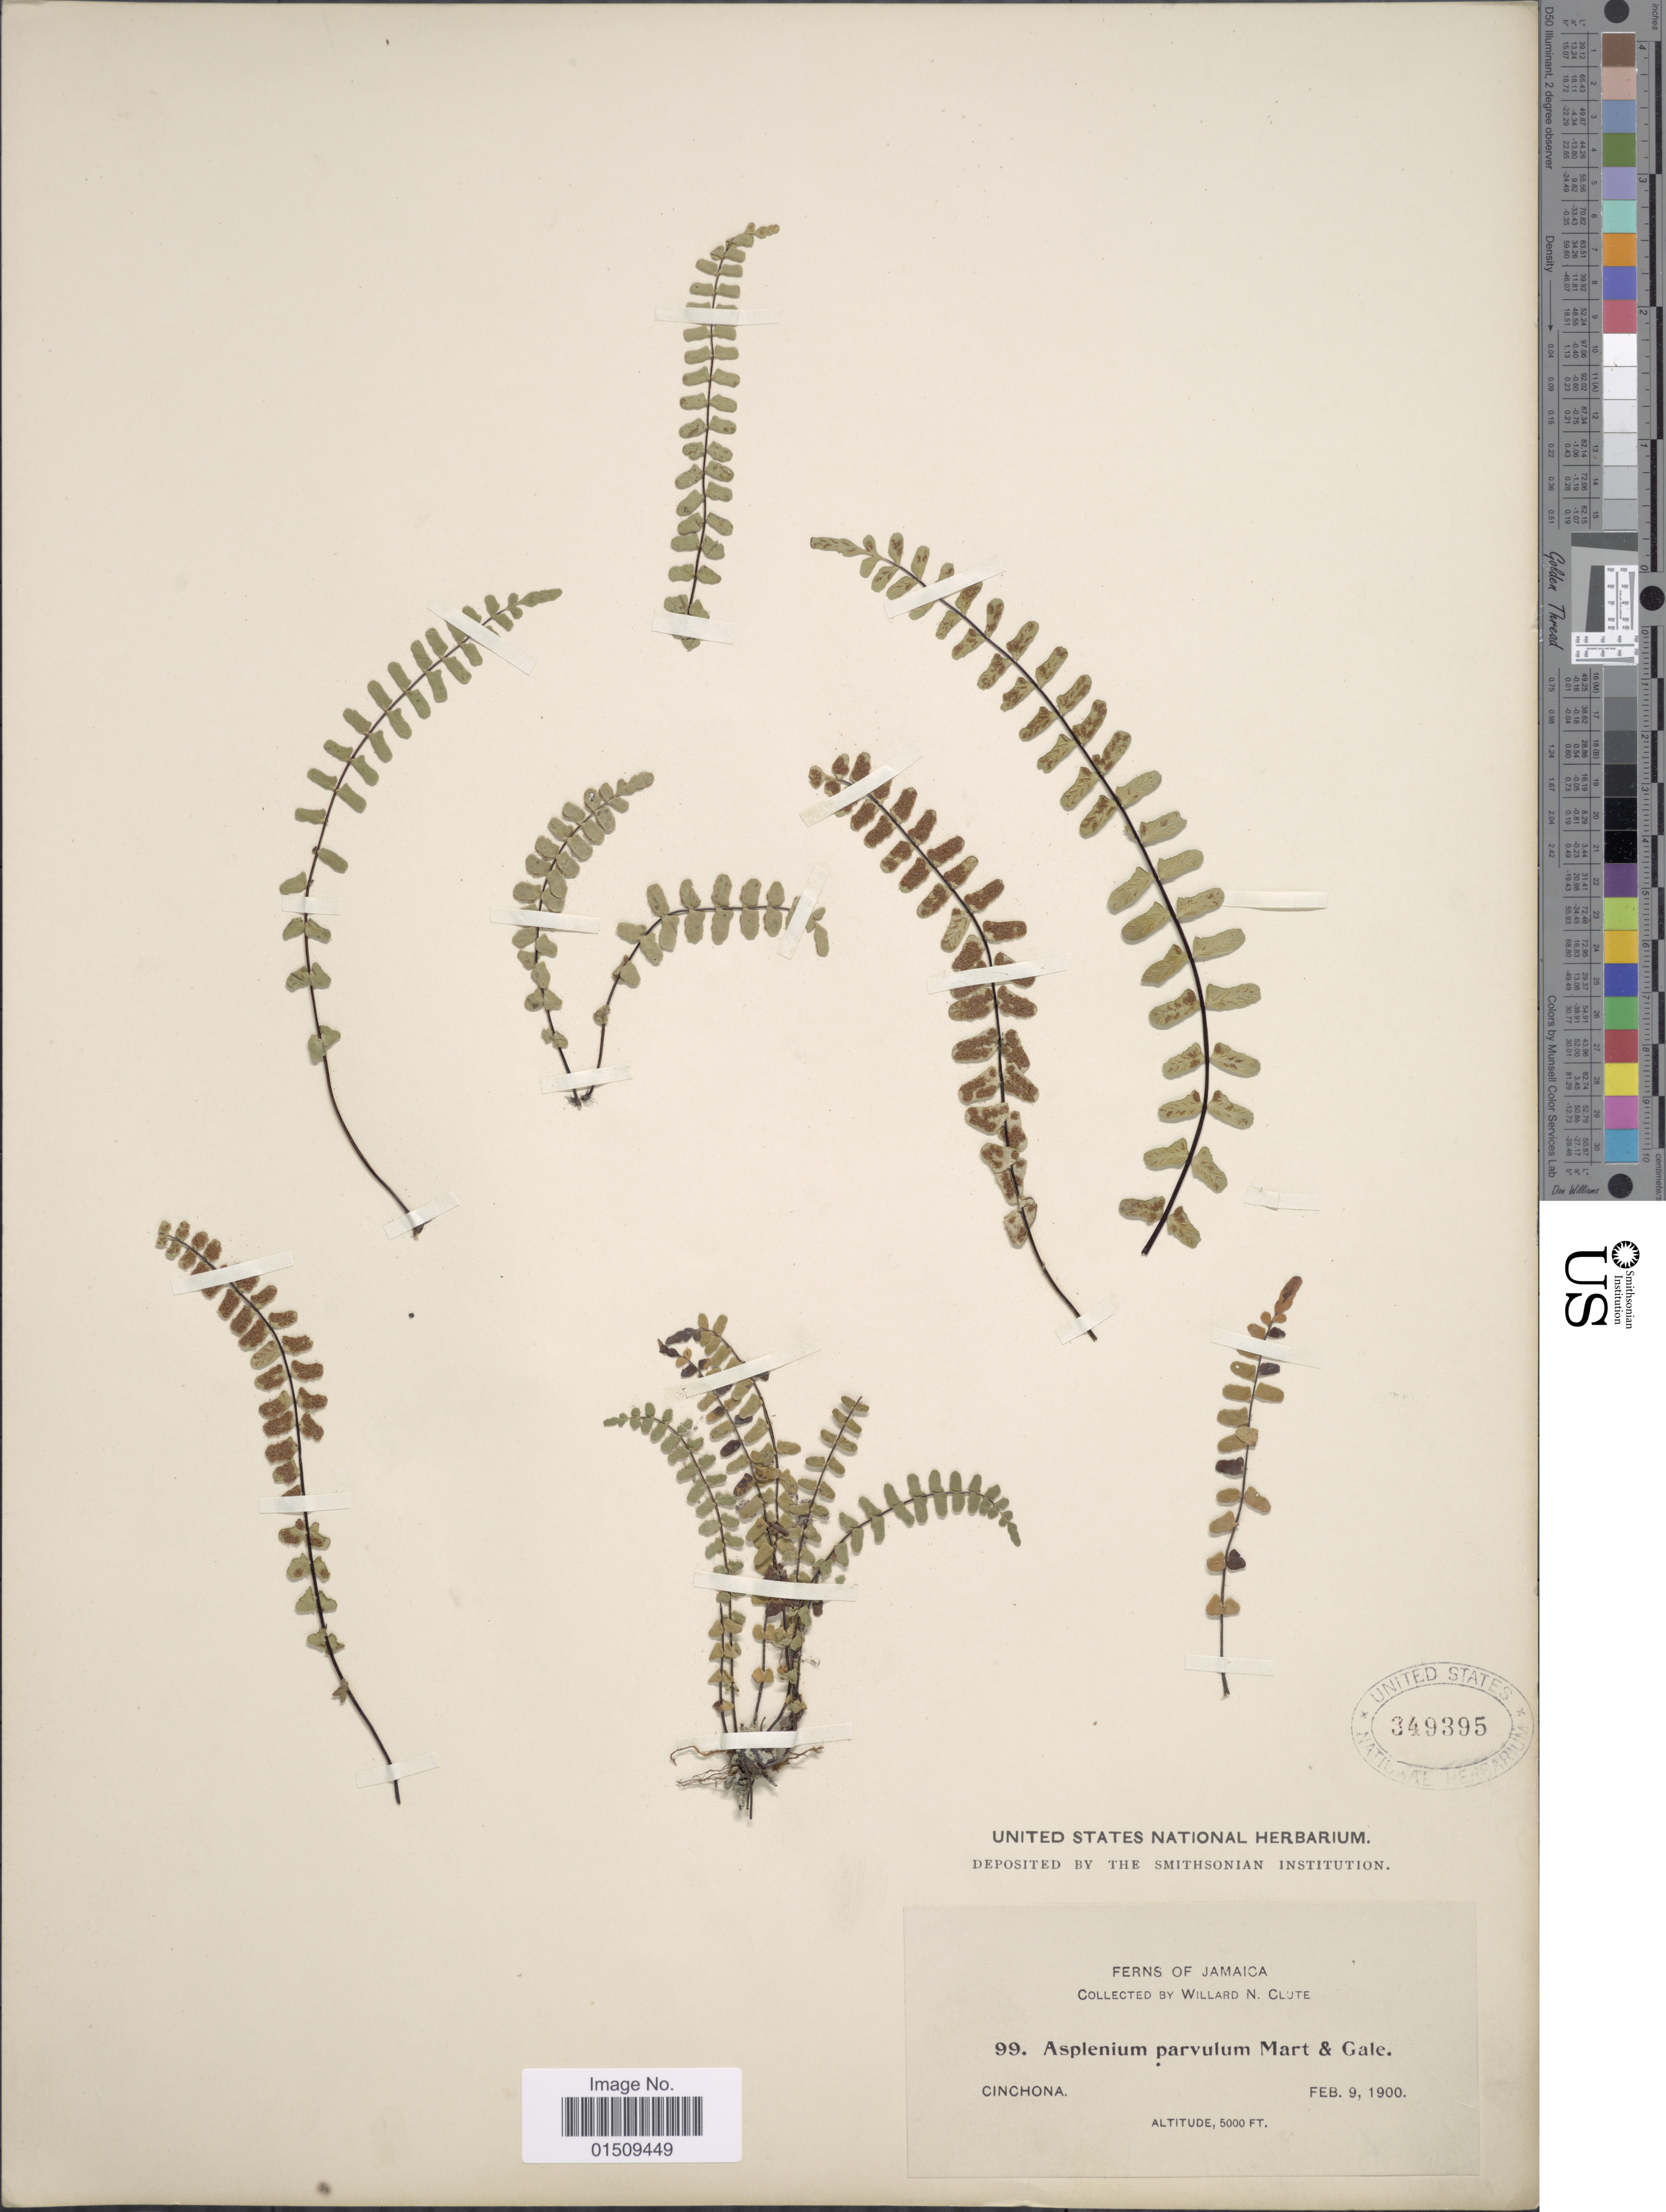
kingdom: Plantae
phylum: Tracheophyta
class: Polypodiopsida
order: Polypodiales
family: Aspleniaceae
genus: Asplenium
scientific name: Asplenium resiliens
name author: Kunze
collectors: W. N. Clute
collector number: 99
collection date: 1900-02-09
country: Jamaica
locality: Cinchona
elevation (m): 1524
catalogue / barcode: US 349395